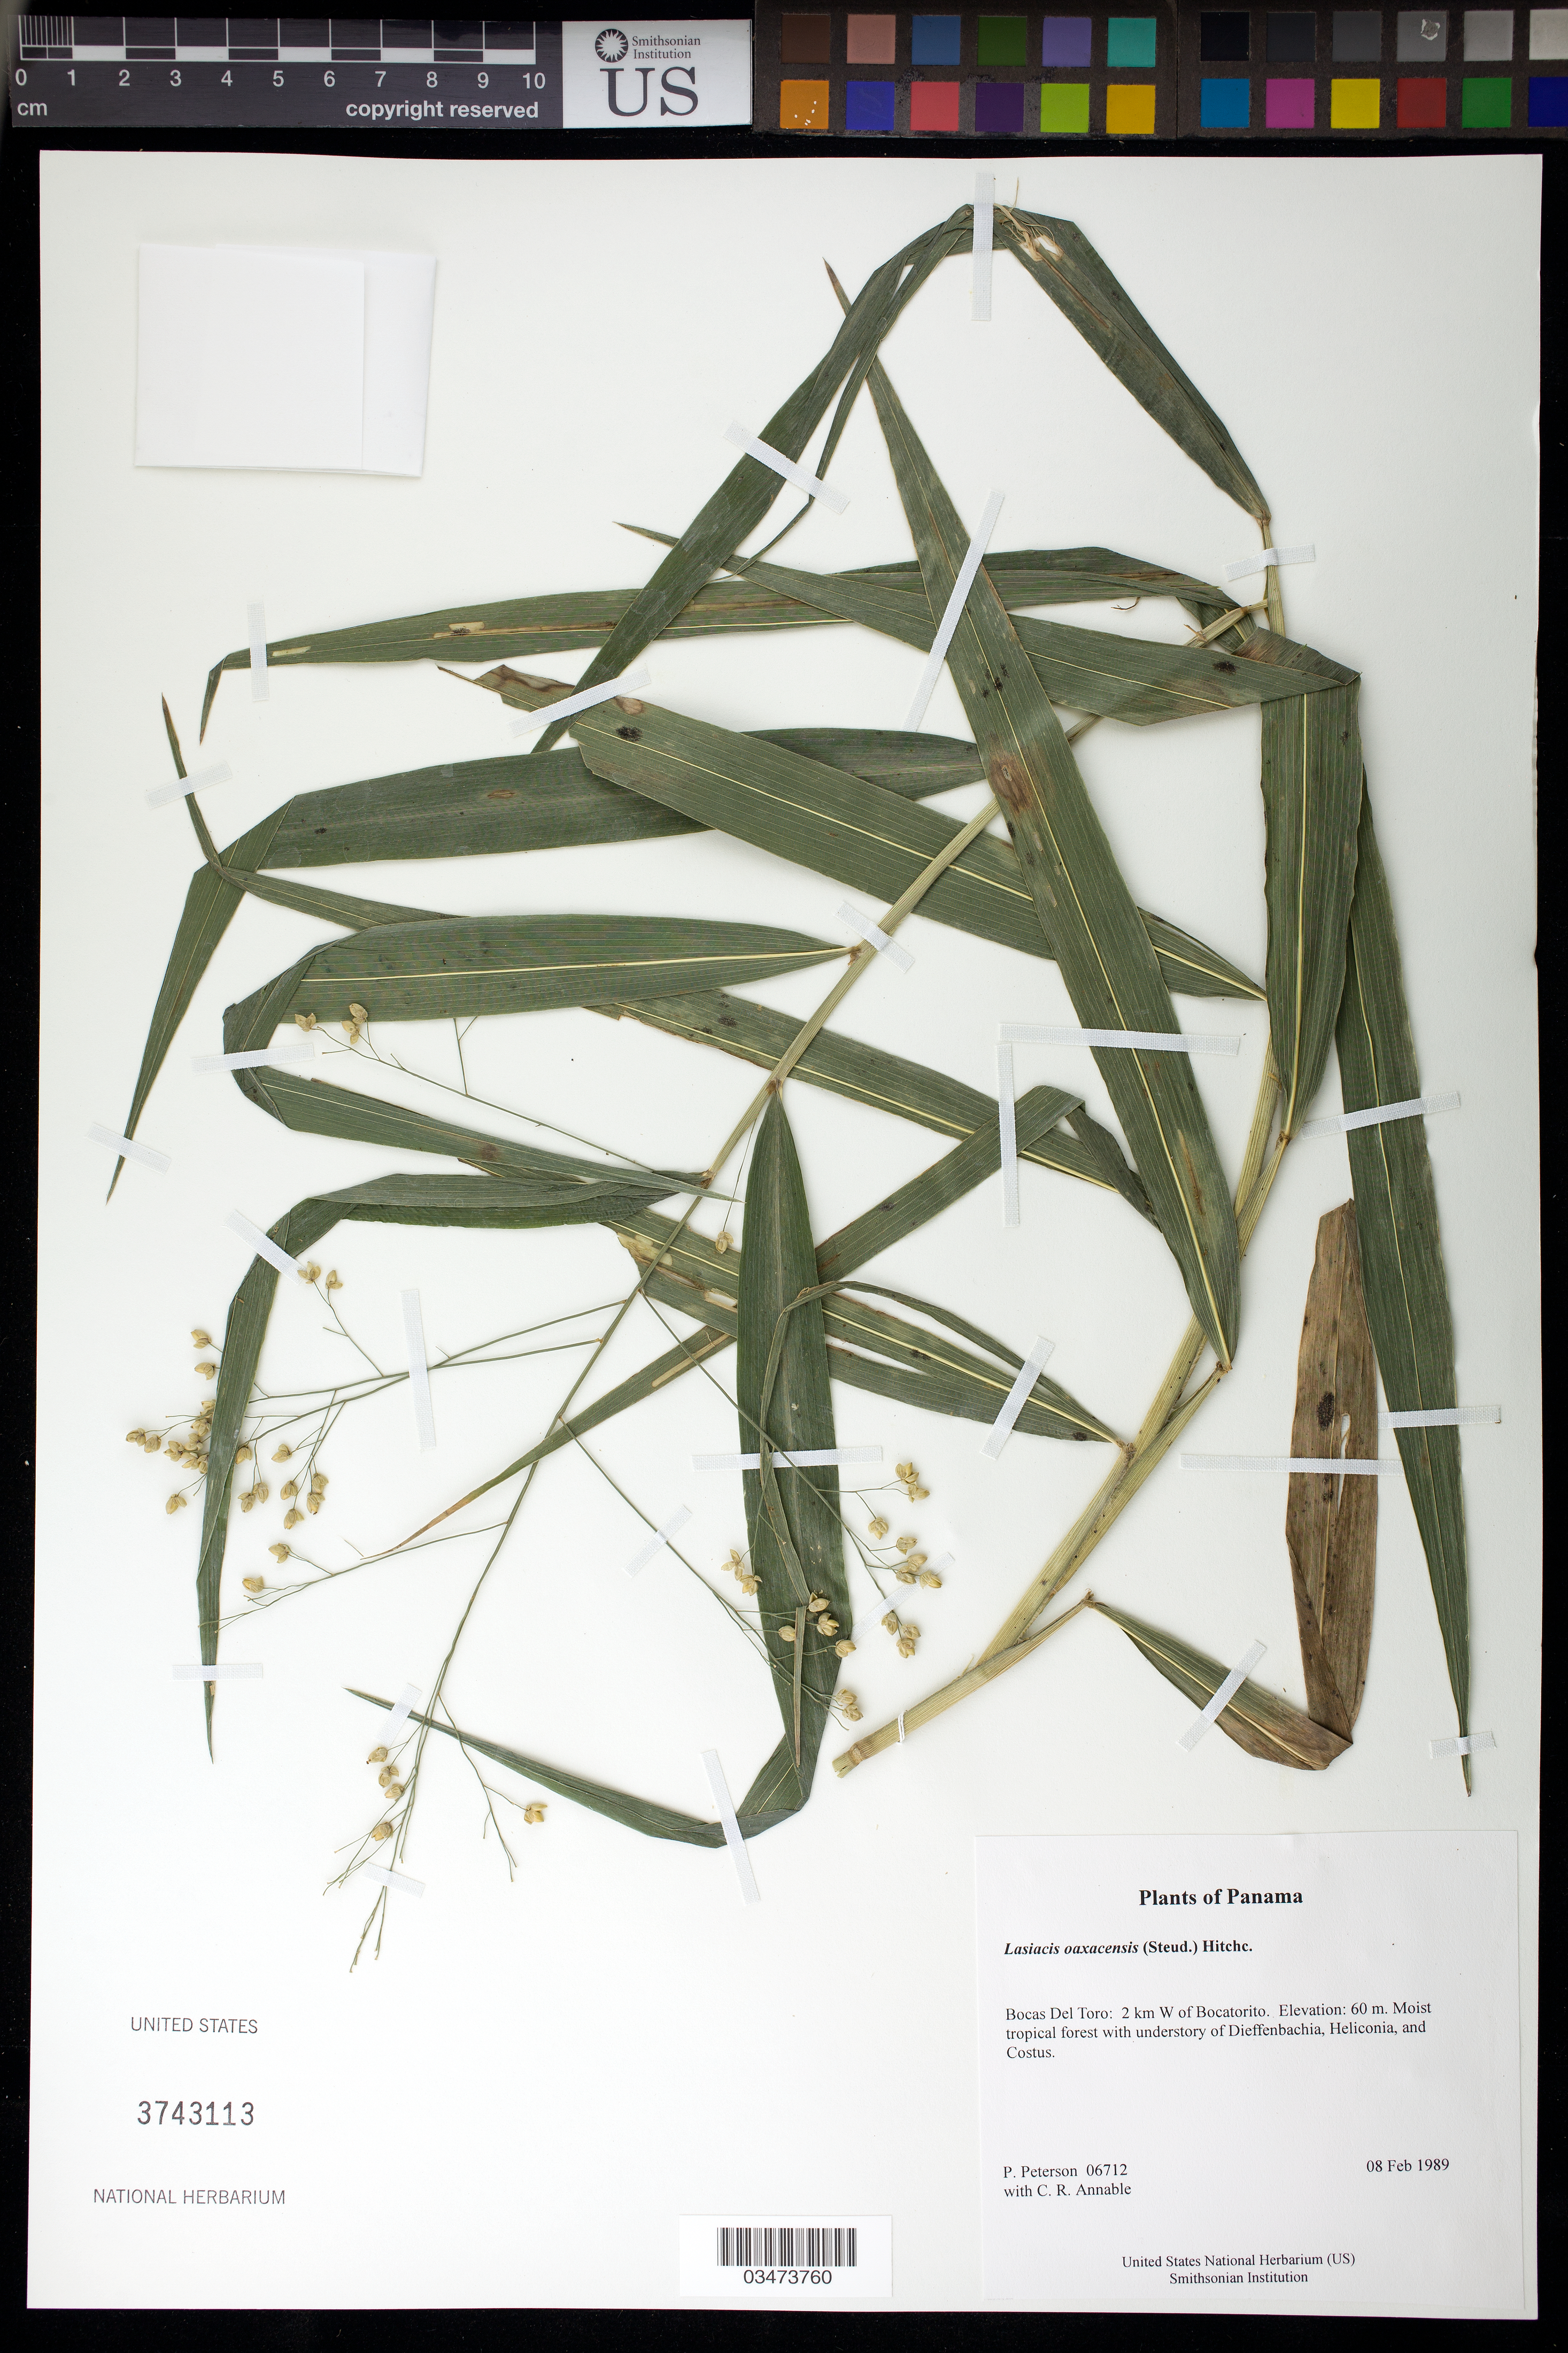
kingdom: Plantae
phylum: Tracheophyta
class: Liliopsida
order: Poales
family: Poaceae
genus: Lasiacis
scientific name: Lasiacis oaxacensis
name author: (Steud.) Hitchc.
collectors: P. M. Peterson & C. R. Annable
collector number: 06712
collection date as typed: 08 Feb 1989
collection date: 1989-02-08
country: Panama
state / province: Bocas del Toro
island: San Cristobal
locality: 2 km W of Bocatorito.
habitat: Moist tropical forest with understory of Dieffenbachia, Heliconia, and Costus.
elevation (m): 60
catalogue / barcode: US 3743113